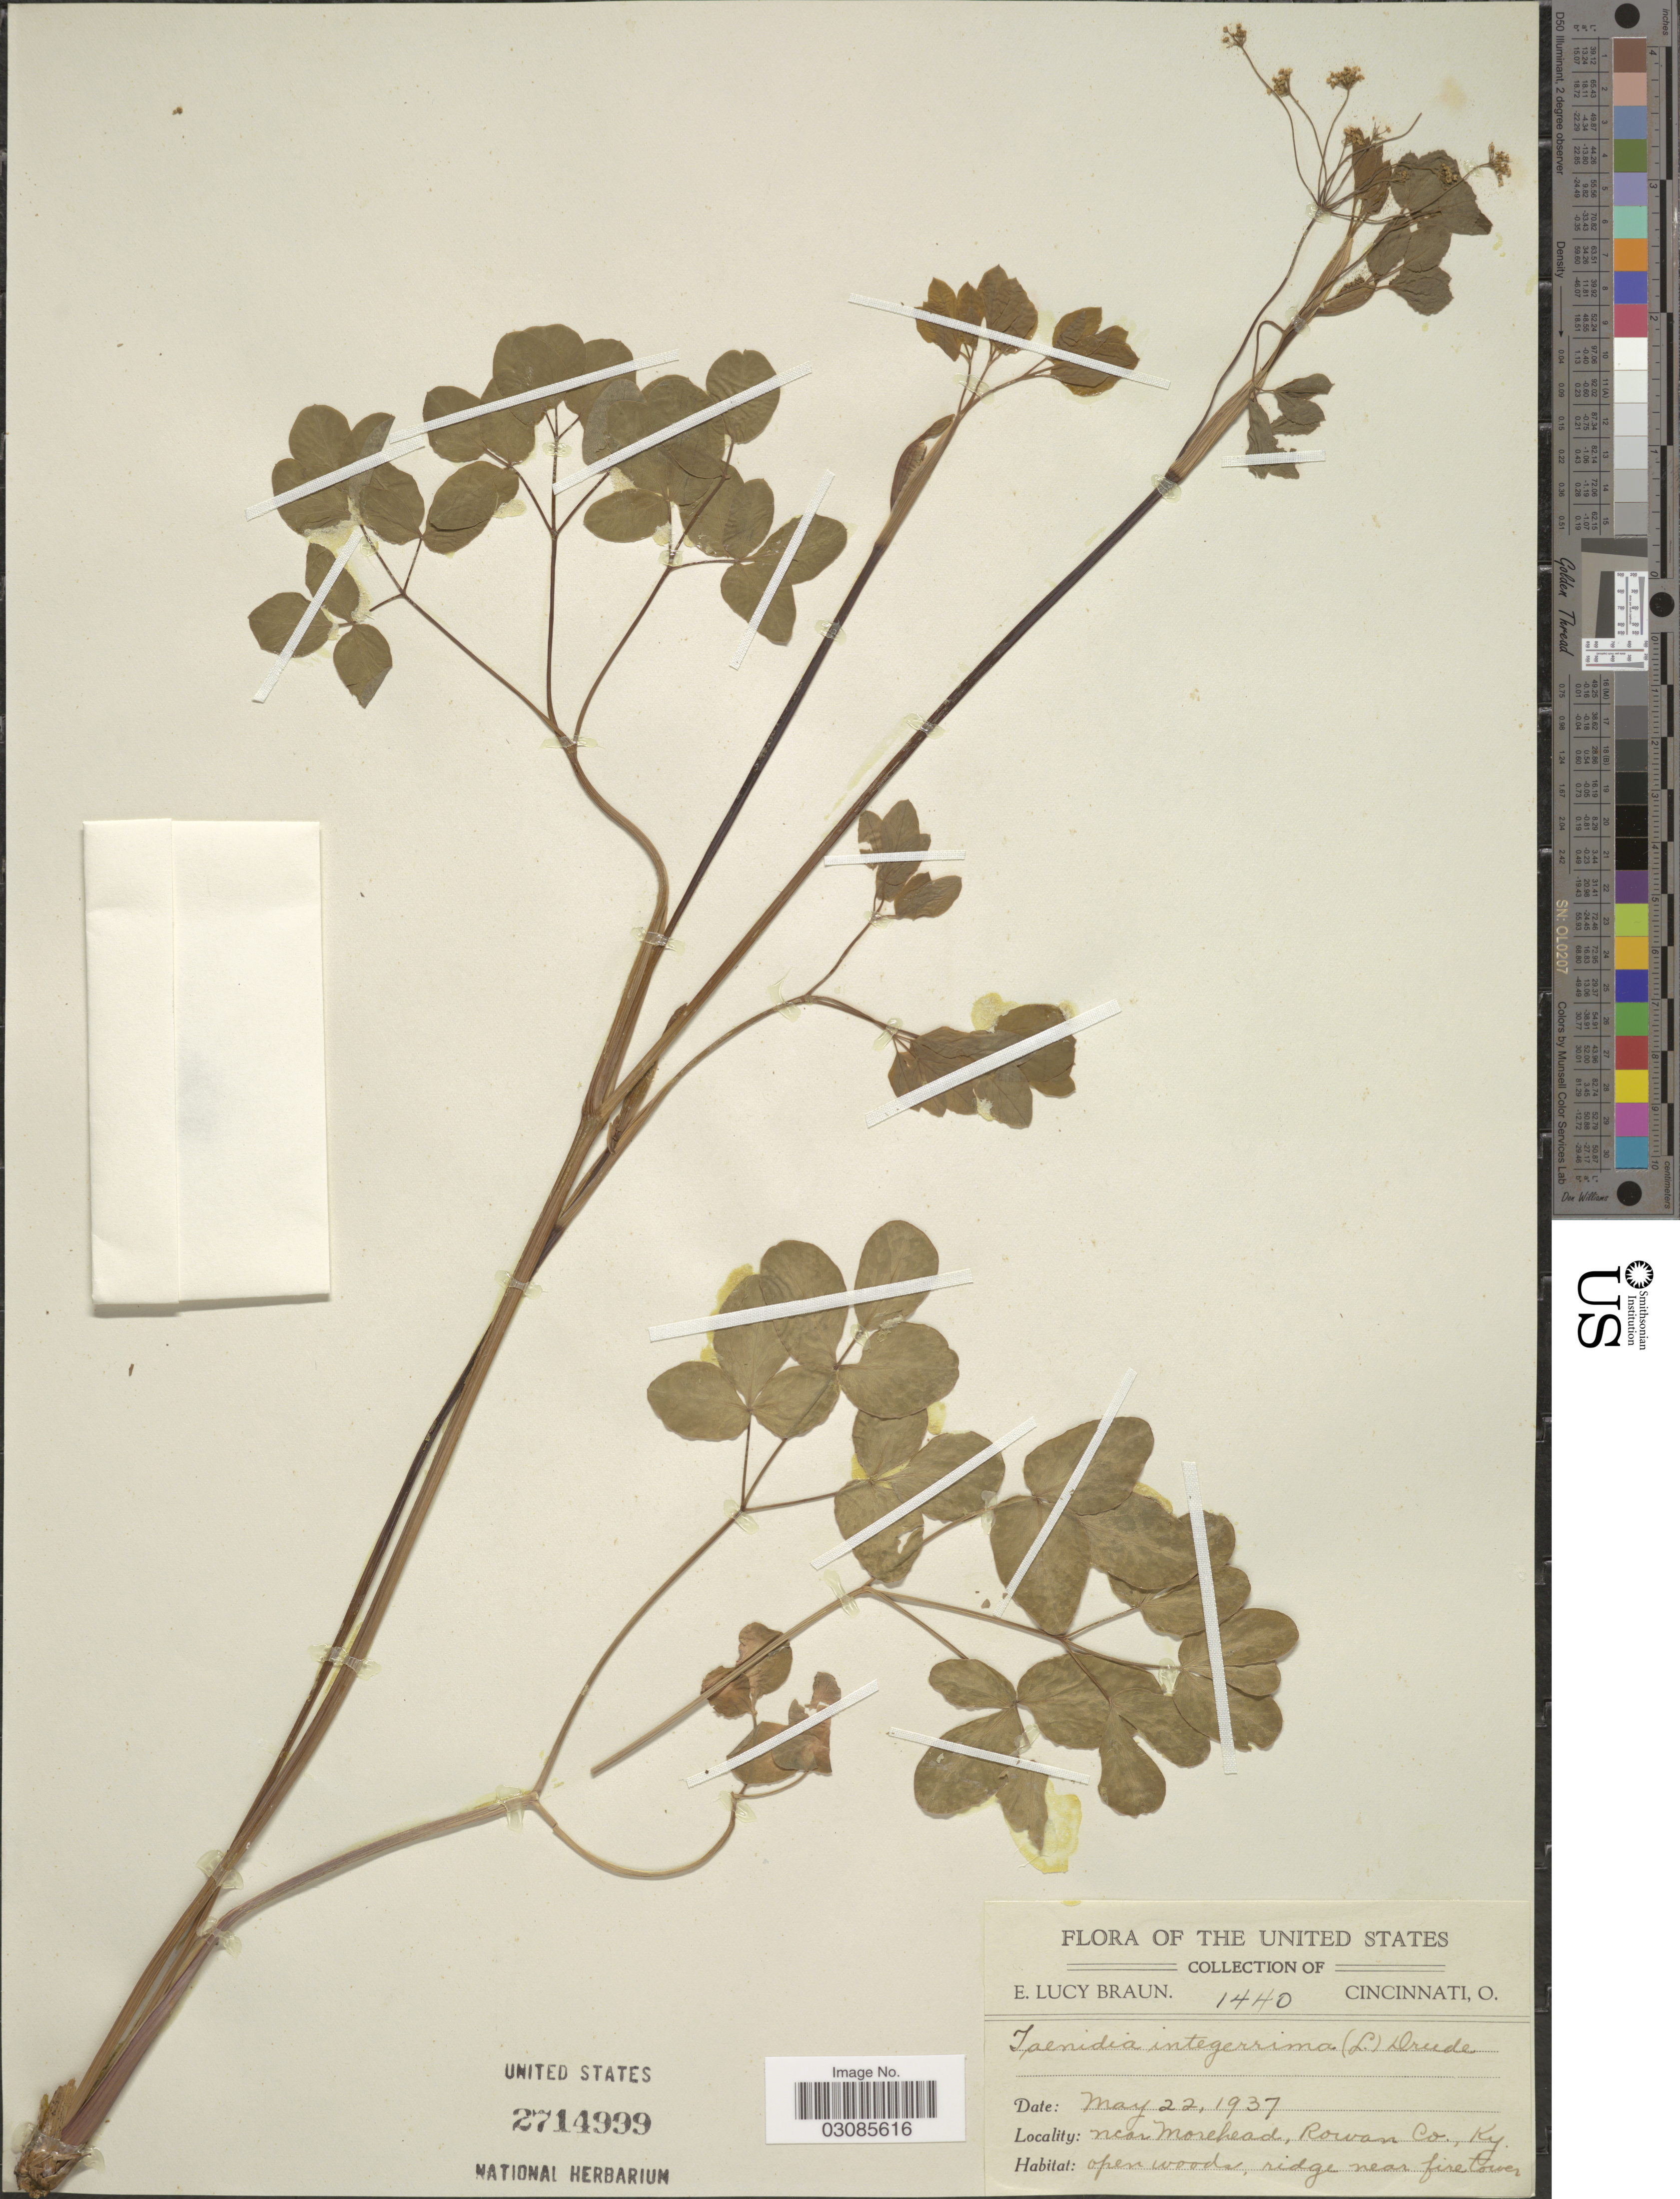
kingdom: Plantae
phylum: Tracheophyta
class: Magnoliopsida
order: Apiales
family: Apiaceae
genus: Taenidia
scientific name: Taenidia integerrima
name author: (L.) Drude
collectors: E. L. Braun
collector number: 1440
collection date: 1937-05-22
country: United States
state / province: Kentucky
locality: Near Morehead, Rowan Co., Ky. Ridge near firetower.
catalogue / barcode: US 2714999